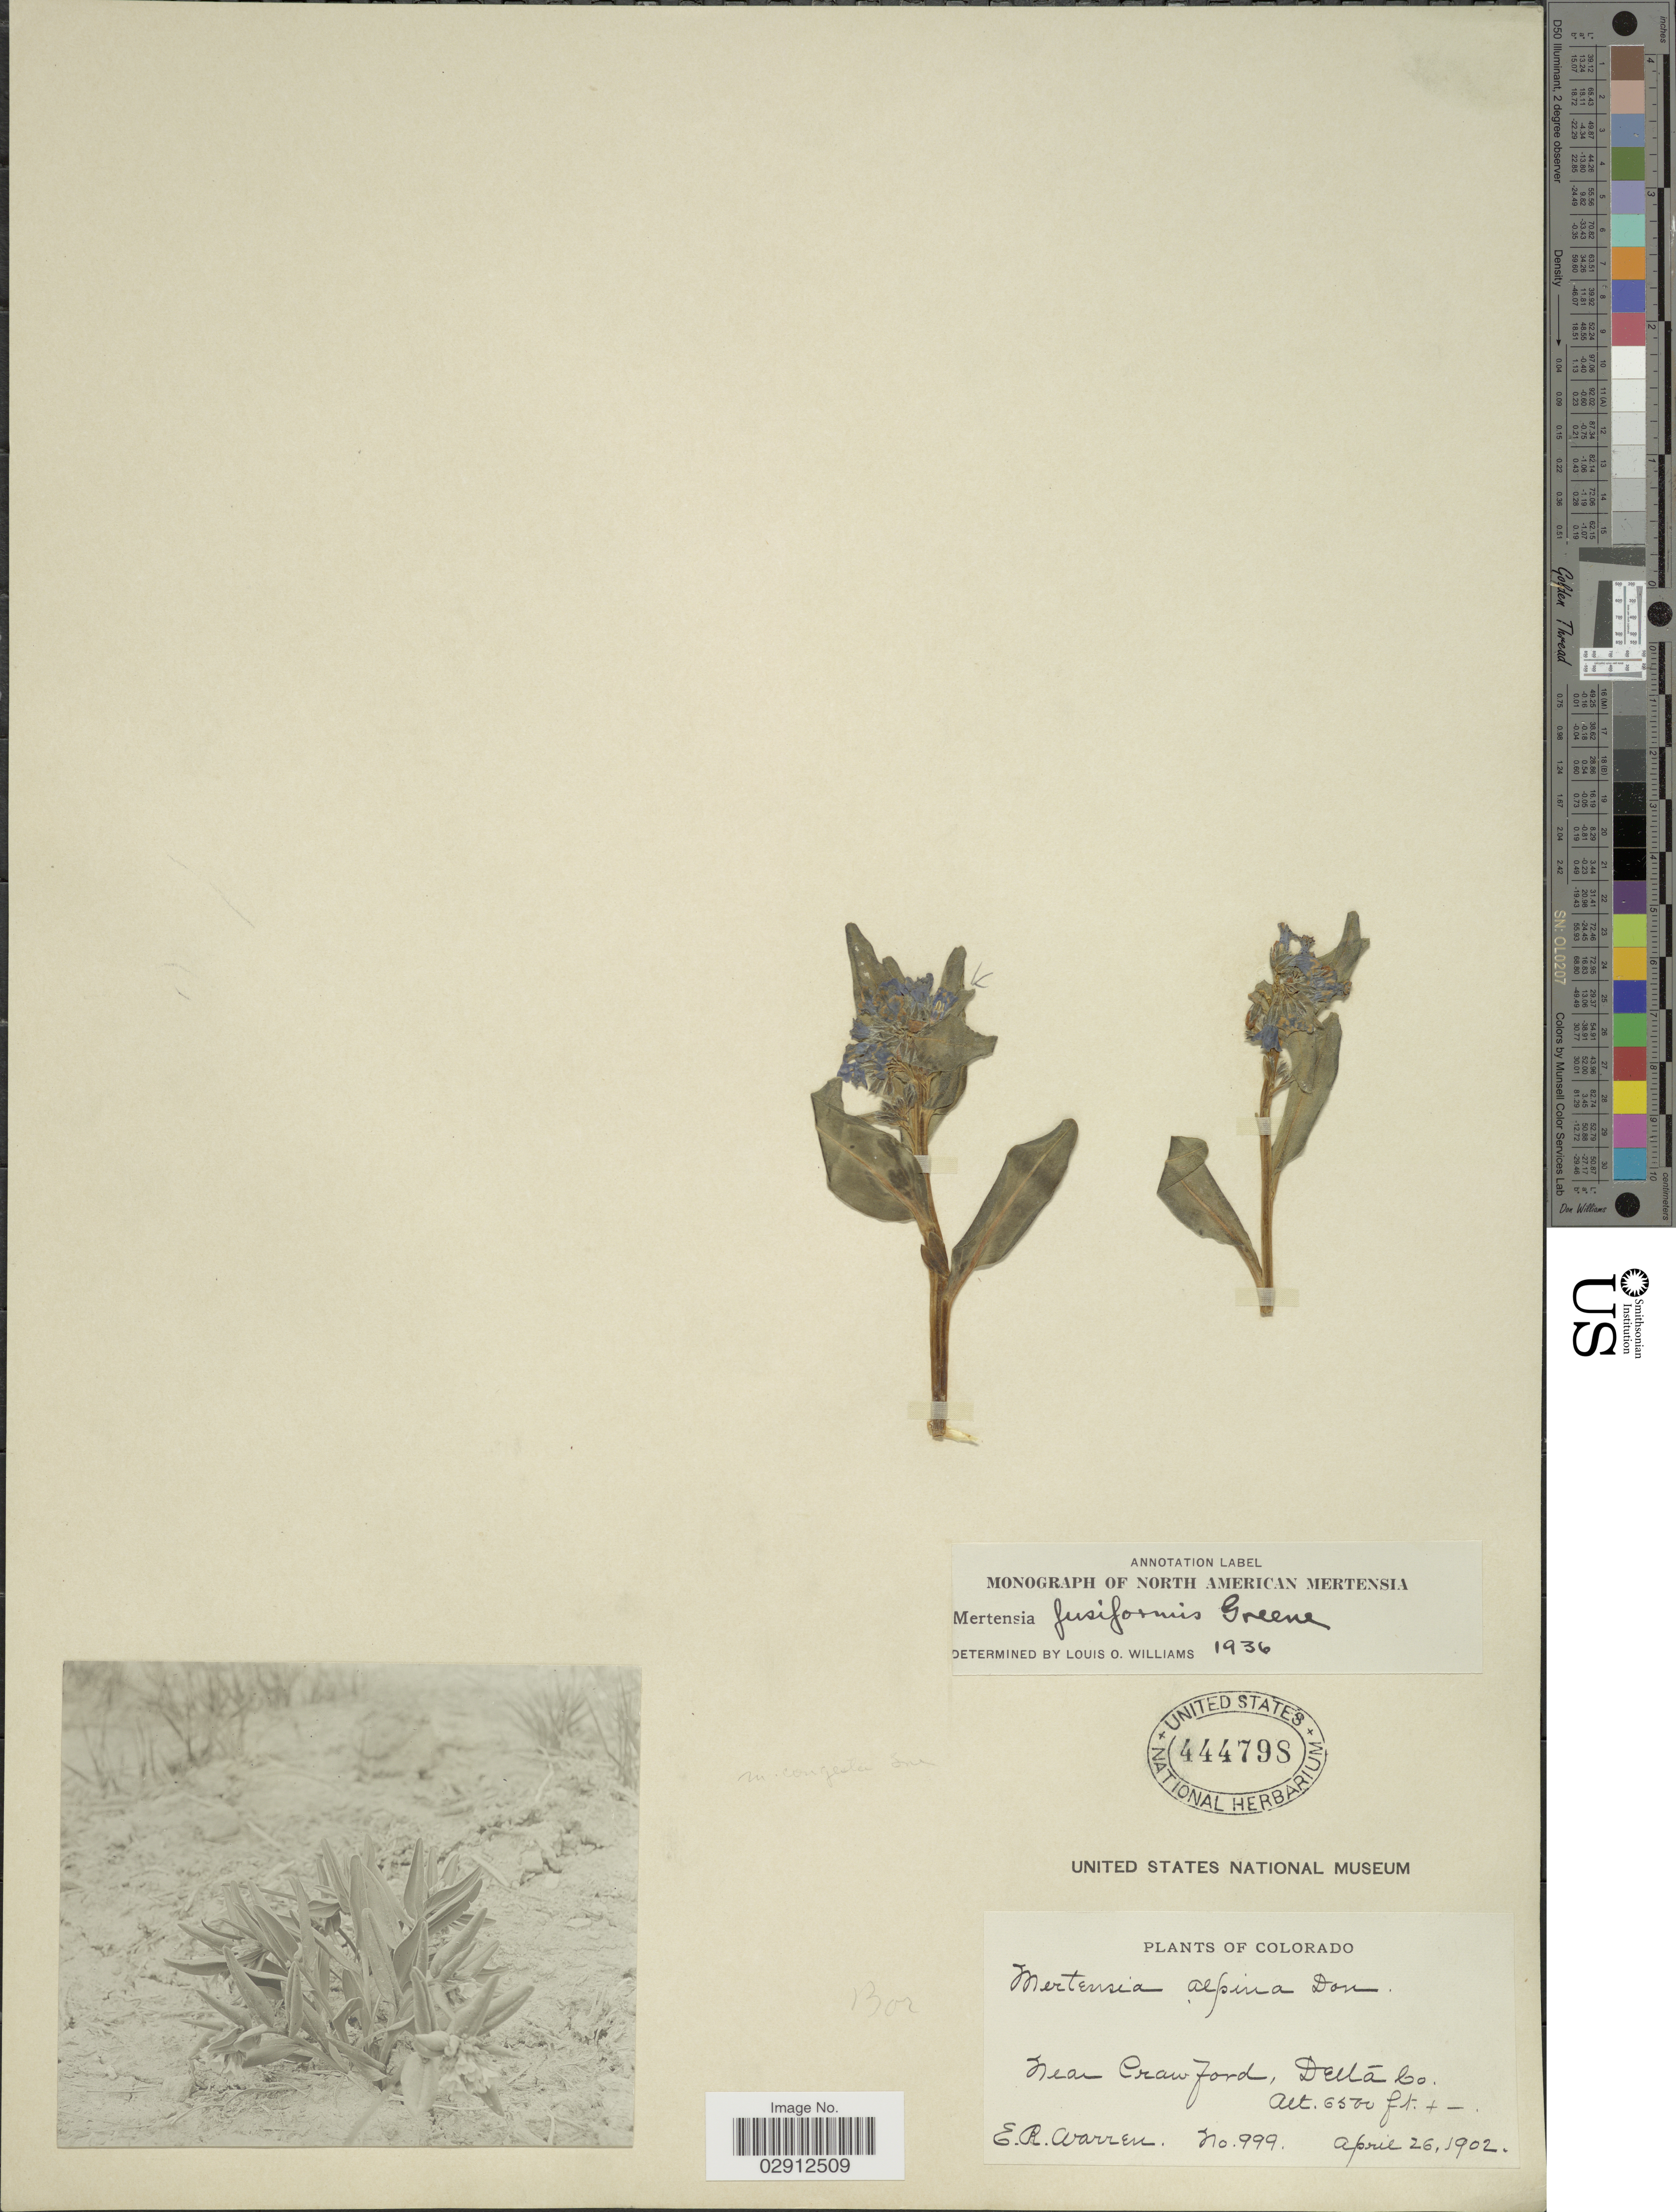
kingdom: Plantae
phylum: Tracheophyta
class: Magnoliopsida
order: Boraginales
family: Boraginaceae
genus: Mertensia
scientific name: Mertensia fusiformis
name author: Greene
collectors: E. Warren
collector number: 999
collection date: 1902-04-26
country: United States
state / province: Colorado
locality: Near Crawford, Delta Co.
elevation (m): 1981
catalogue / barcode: US 444798